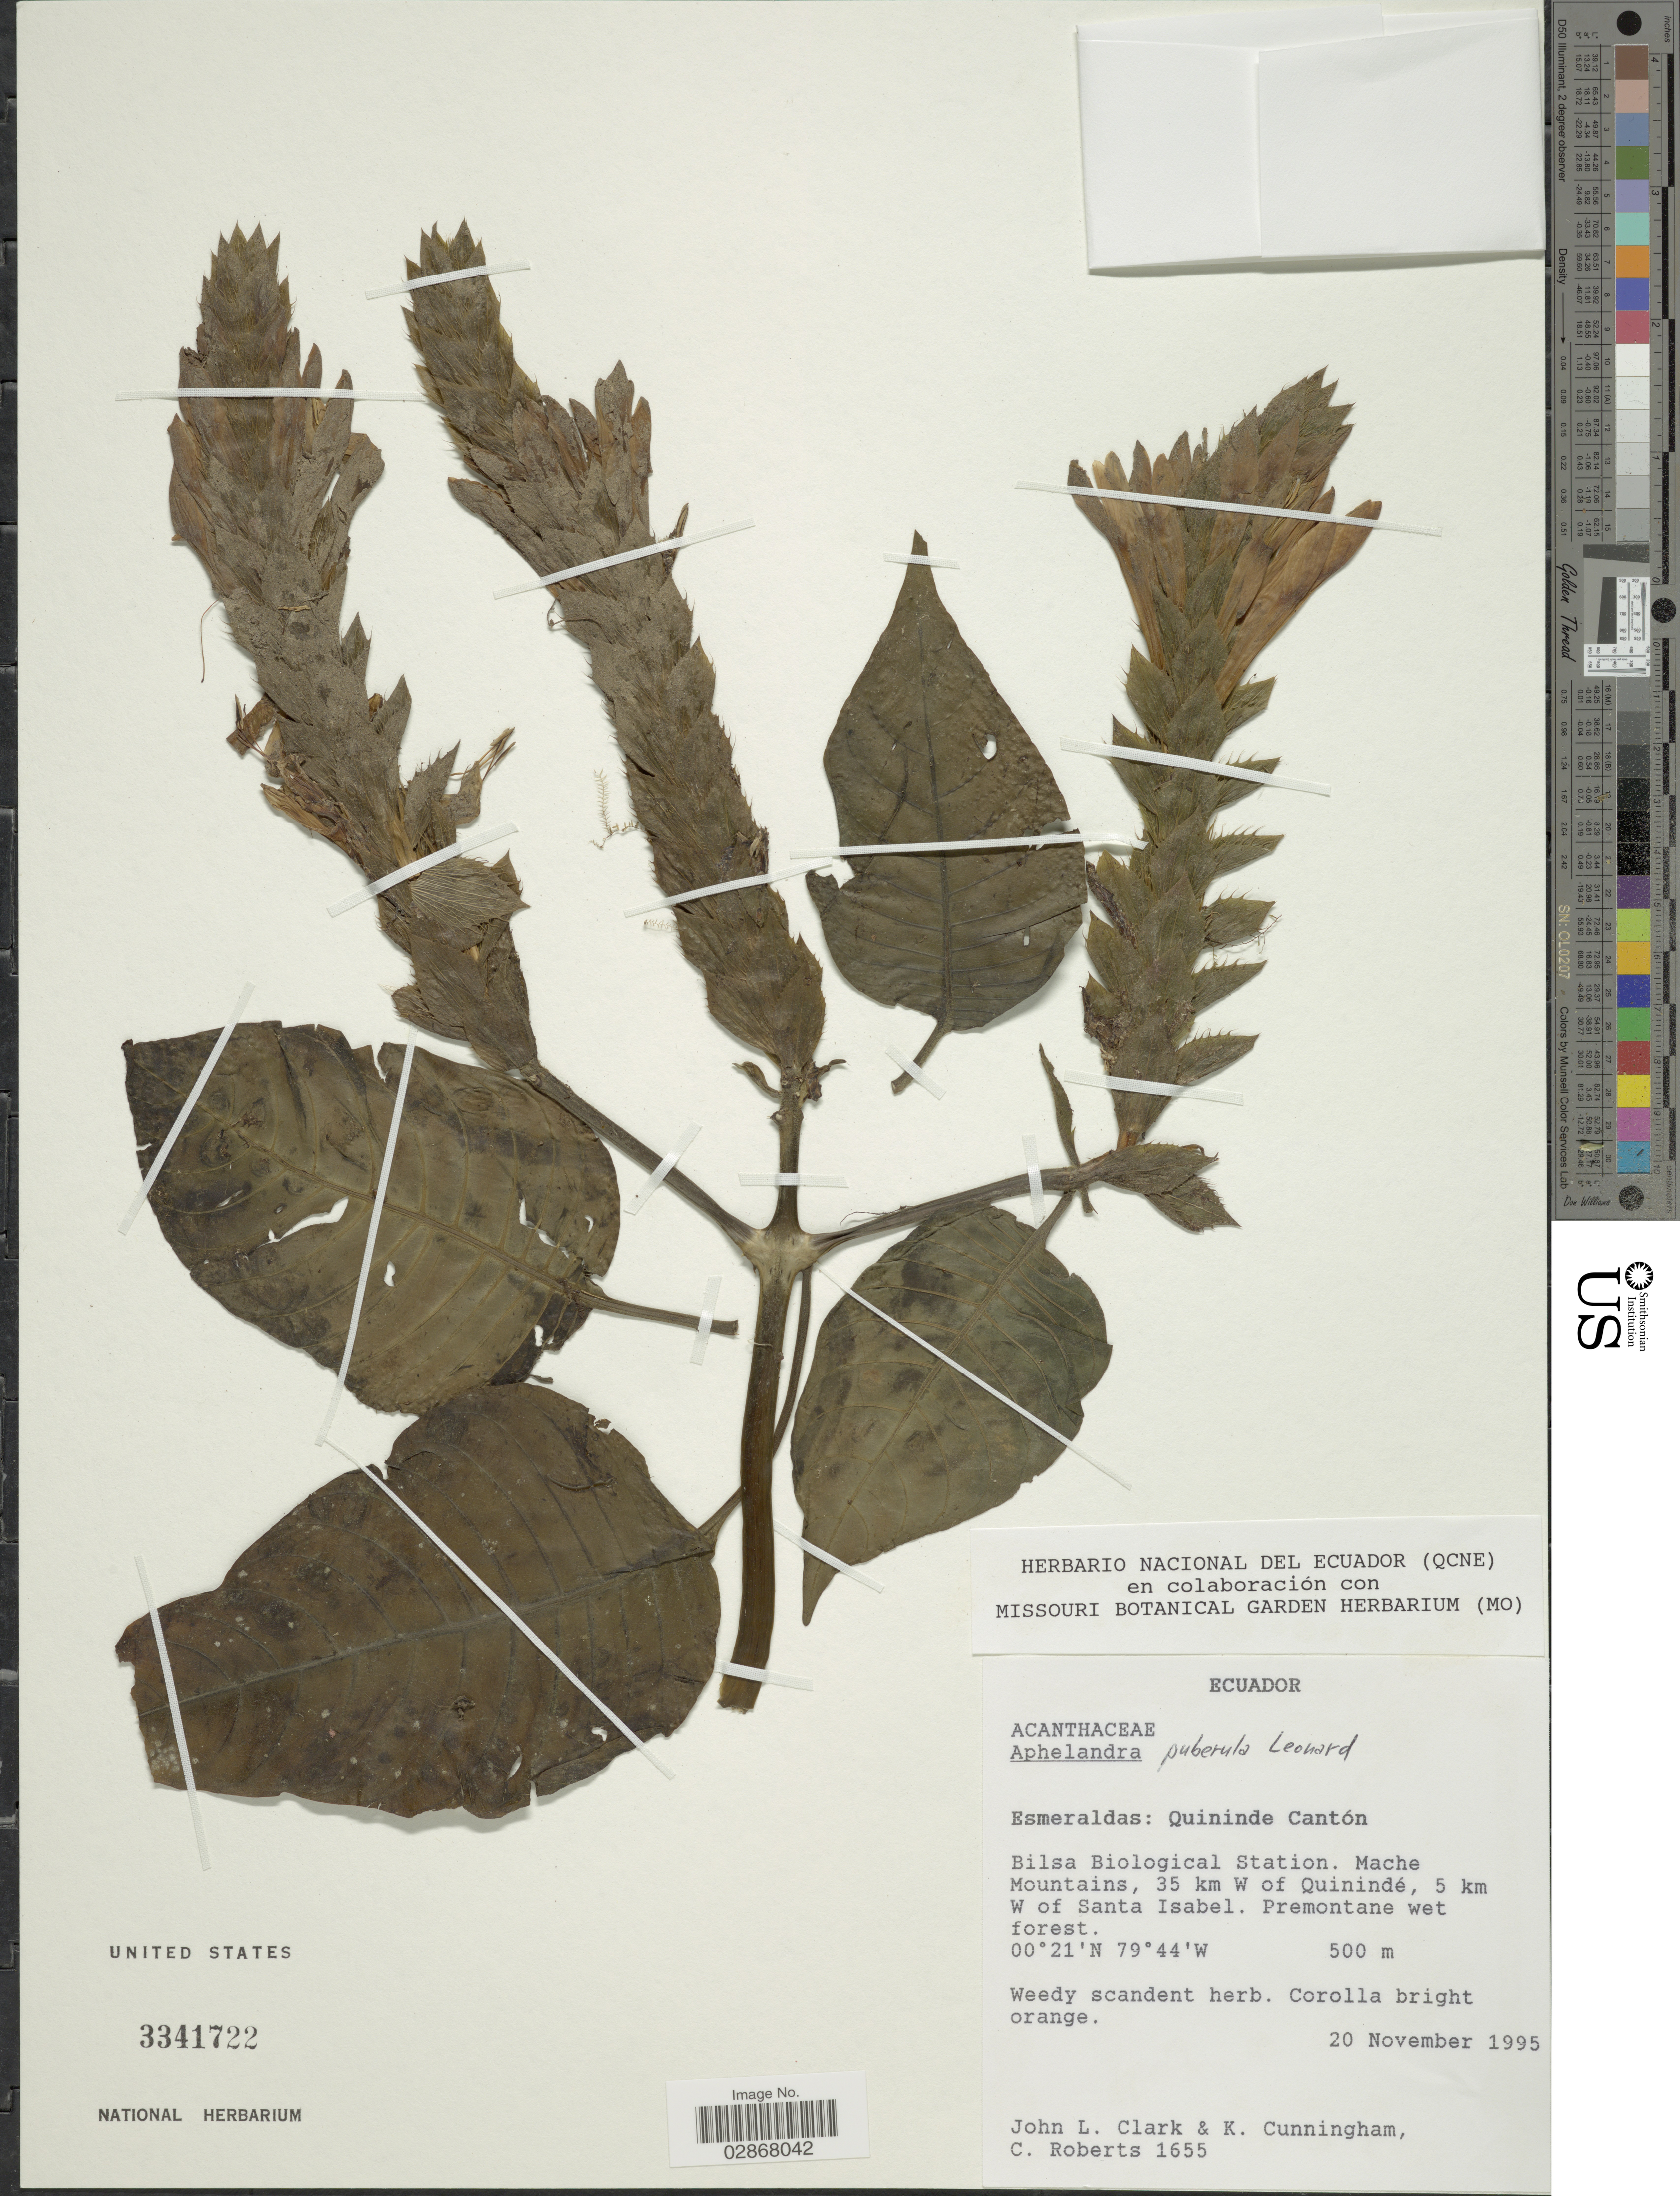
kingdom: Plantae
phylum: Tracheophyta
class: Magnoliopsida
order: Lamiales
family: Acanthaceae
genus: Encephalosphaera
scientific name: Encephalosphaera puberula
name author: (Leonard) Wassh.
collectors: J. L. Clark, K. Cunningham & C. Roberts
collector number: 1655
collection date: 1995-11-20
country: Ecuador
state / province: Esmeraldas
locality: Quininde Cantón. Bilsa Biological Station. Mache Mountains, 35 km W of Quinindé, 5 km W of Santa Isabel.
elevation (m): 500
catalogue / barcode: US 3341722